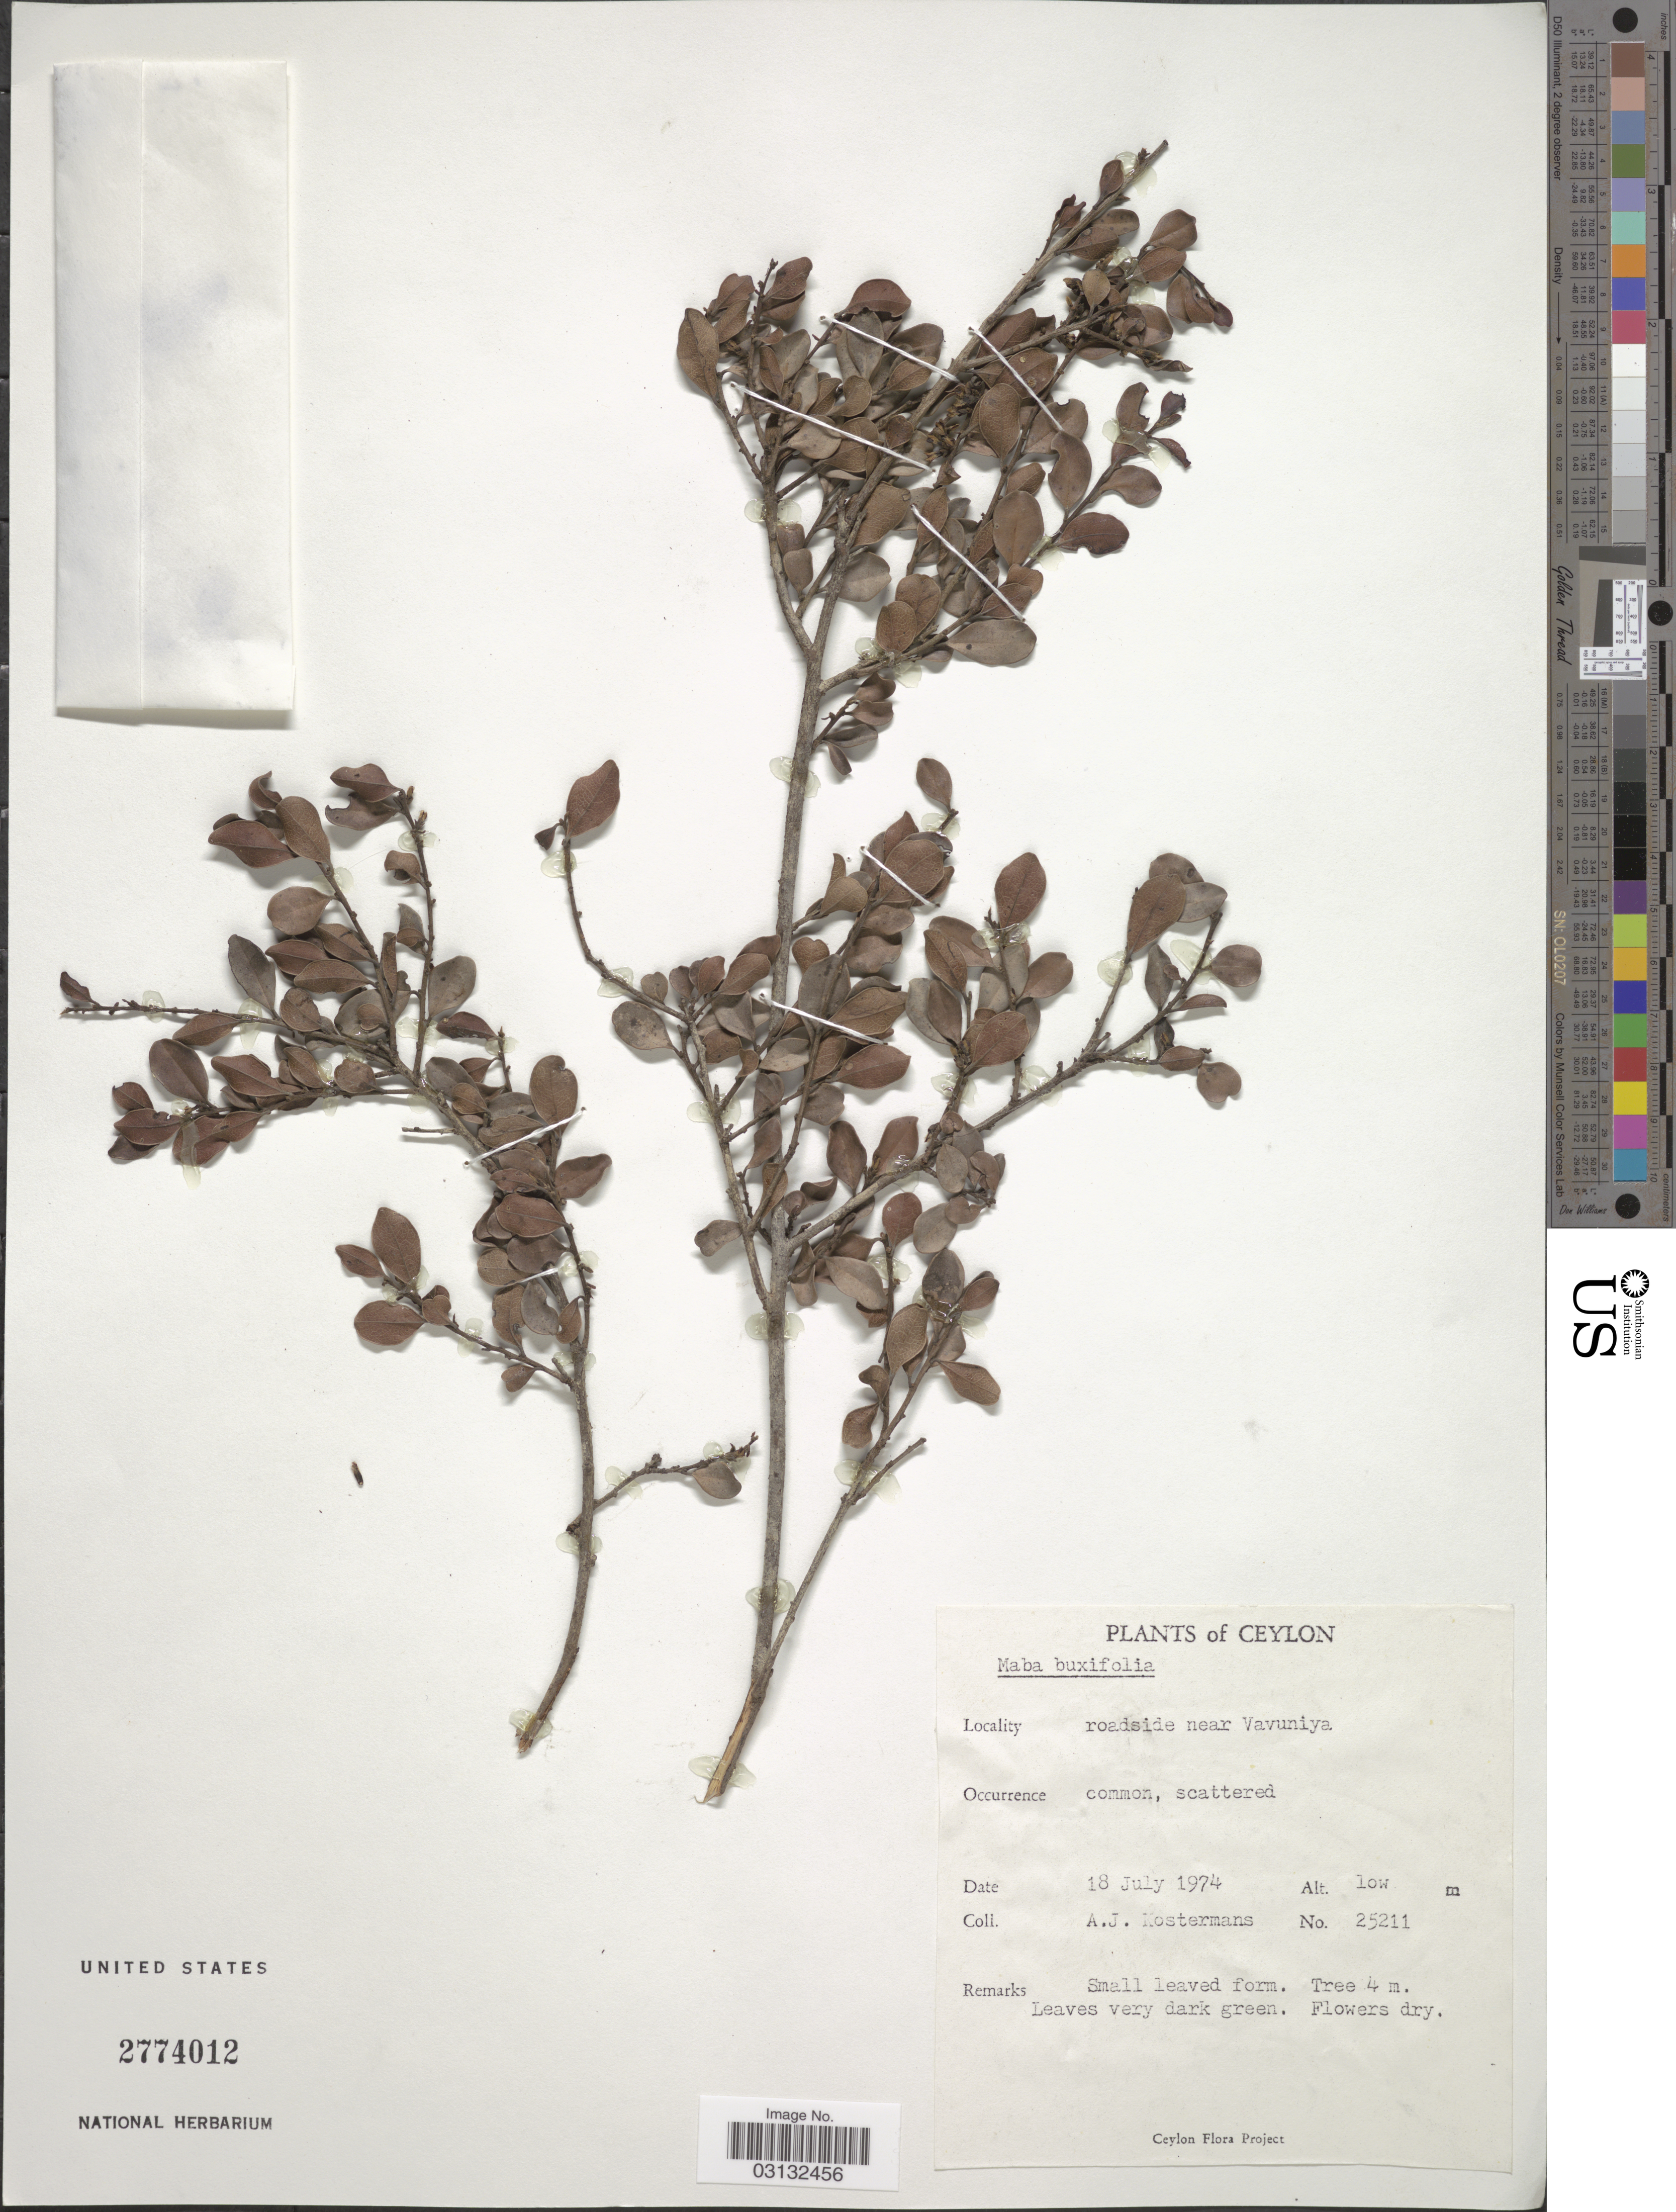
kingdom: Plantae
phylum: Tracheophyta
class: Magnoliopsida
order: Ericales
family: Ebenaceae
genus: Diospyros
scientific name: Diospyros vera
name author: A. Chev.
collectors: A. J. G. Kostermans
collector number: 25211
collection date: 1974-07-18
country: Sri Lanka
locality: Ceylon. roadside near Vavuniya.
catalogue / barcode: US 2774012